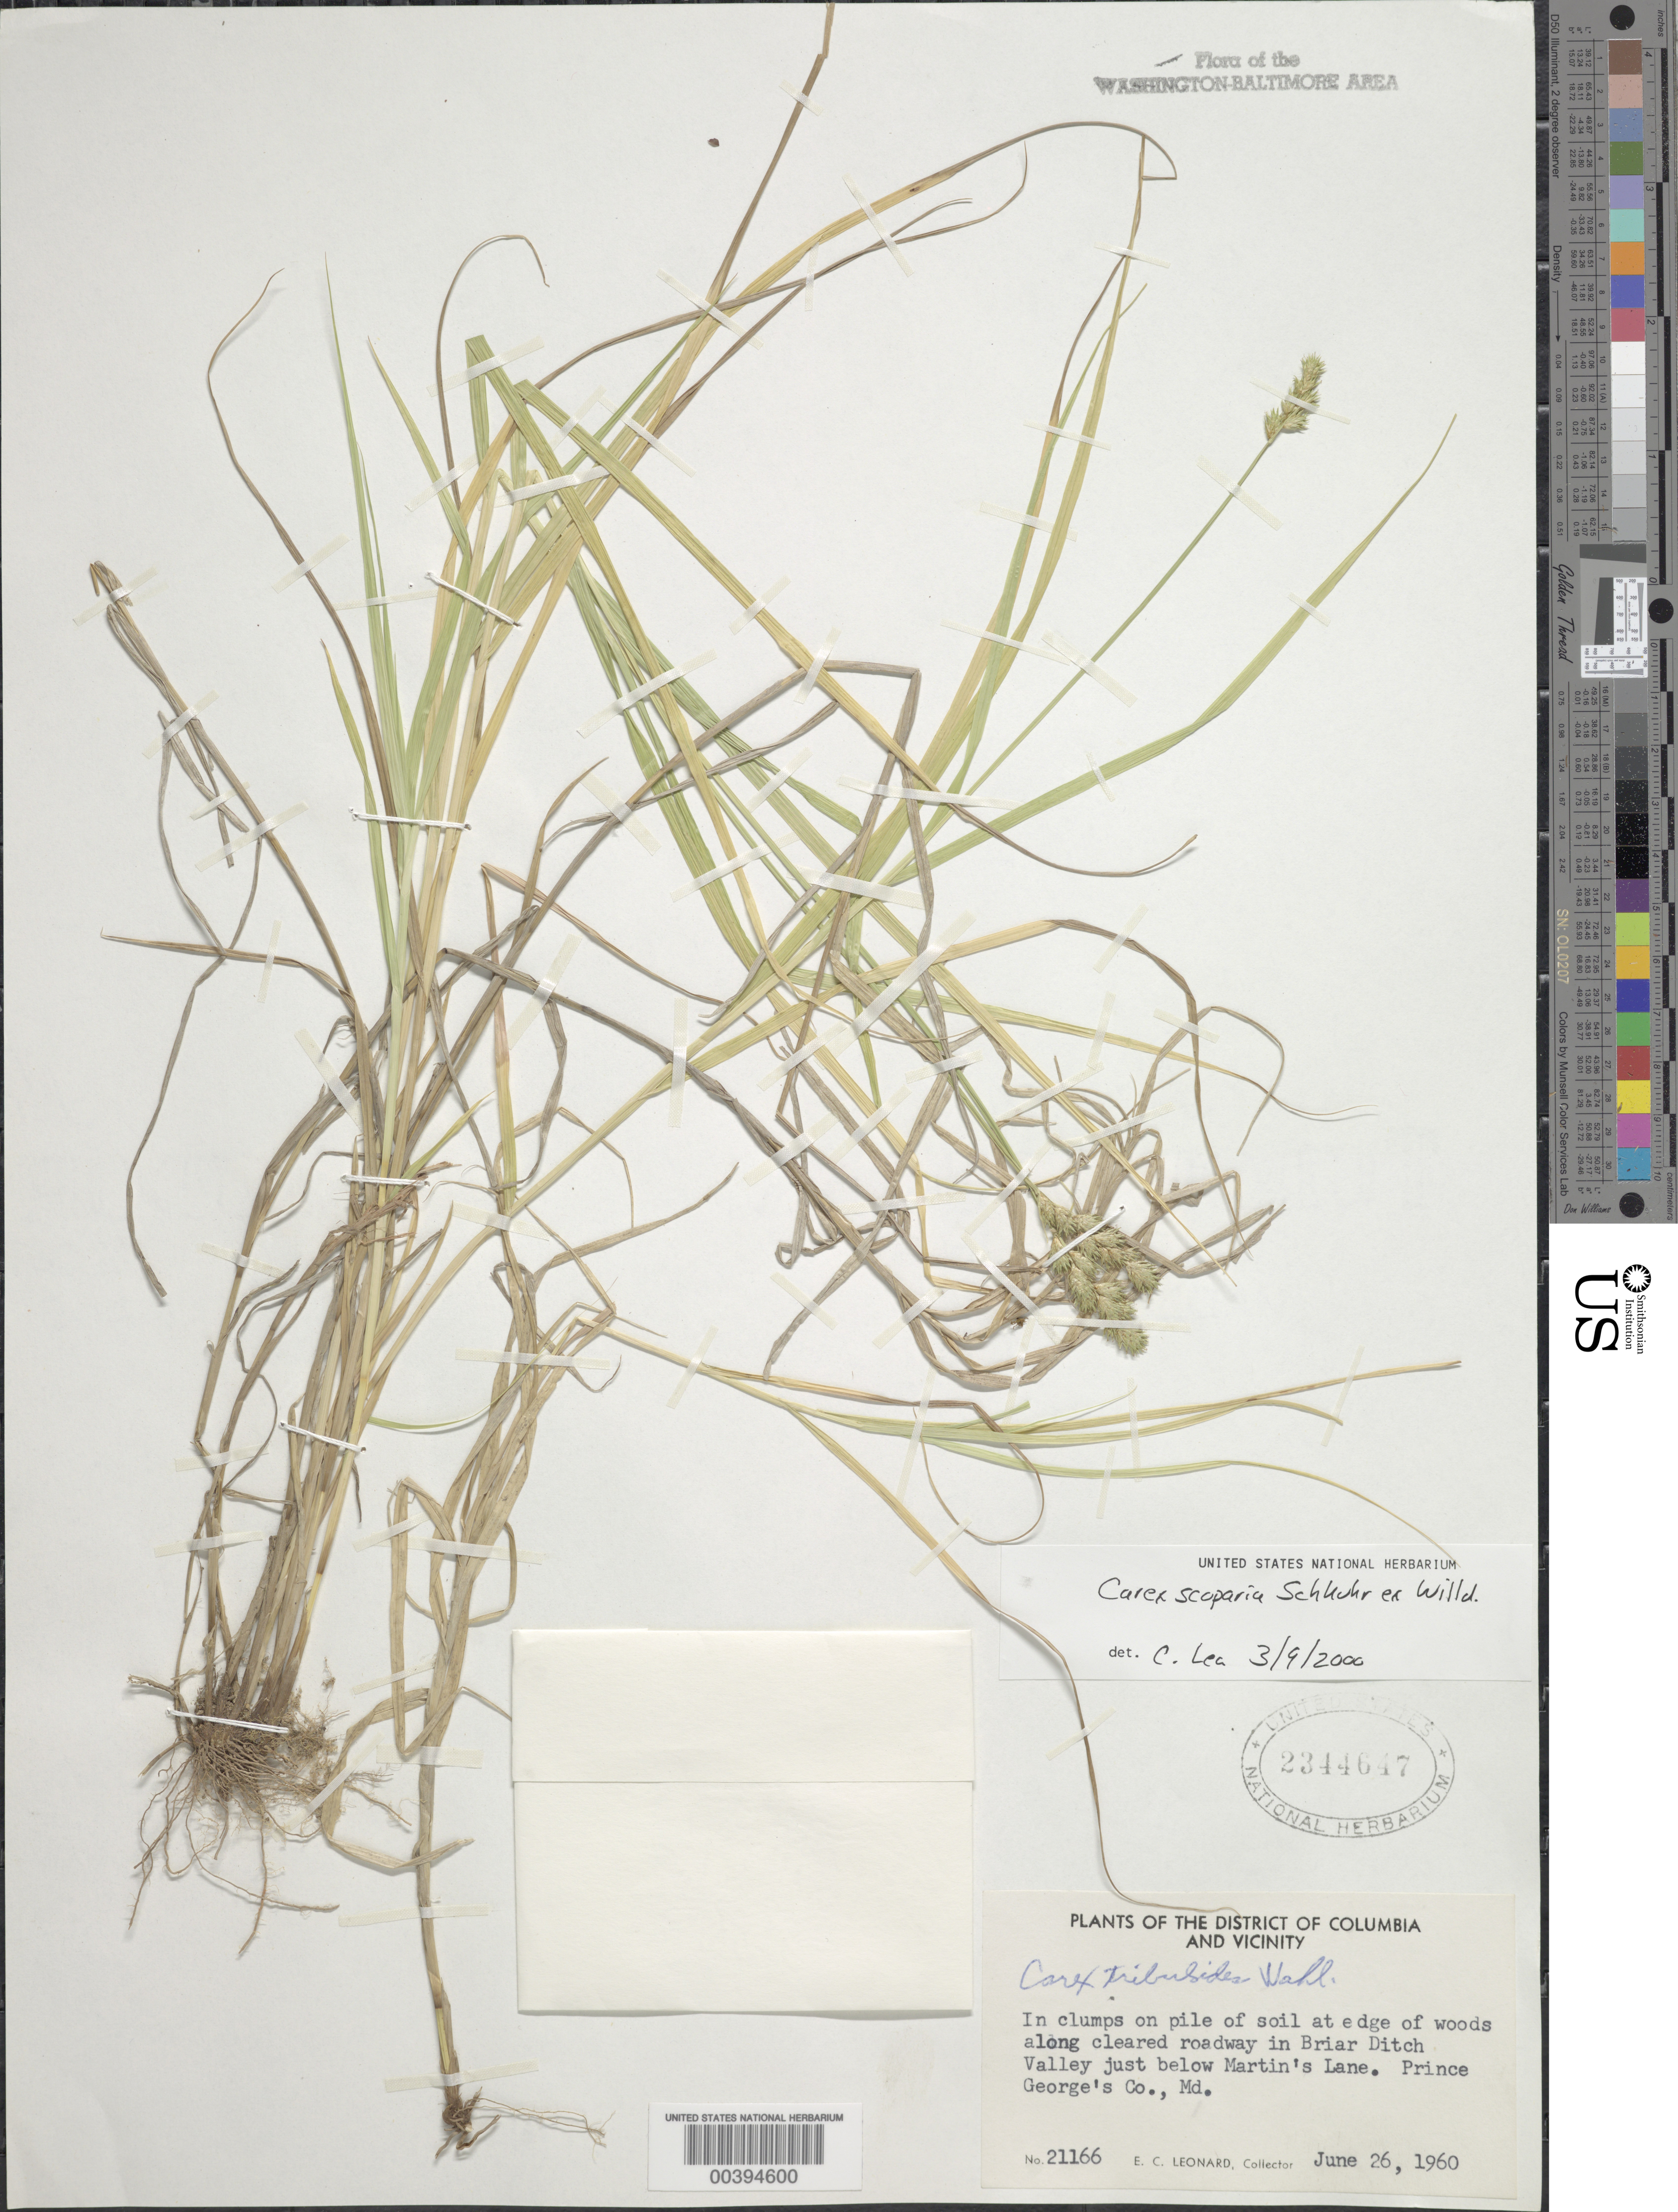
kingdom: Plantae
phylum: Tracheophyta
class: Liliopsida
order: Poales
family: Cyperaceae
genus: Carex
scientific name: Carex scoparia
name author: Schkuhr ex Willd.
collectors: E. C. Leonard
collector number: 21166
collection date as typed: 26 Jun 1960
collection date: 1960-06-26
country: United States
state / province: Maryland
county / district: Prince George's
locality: Briar Ditch, below Martins Lane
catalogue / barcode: US 2344647